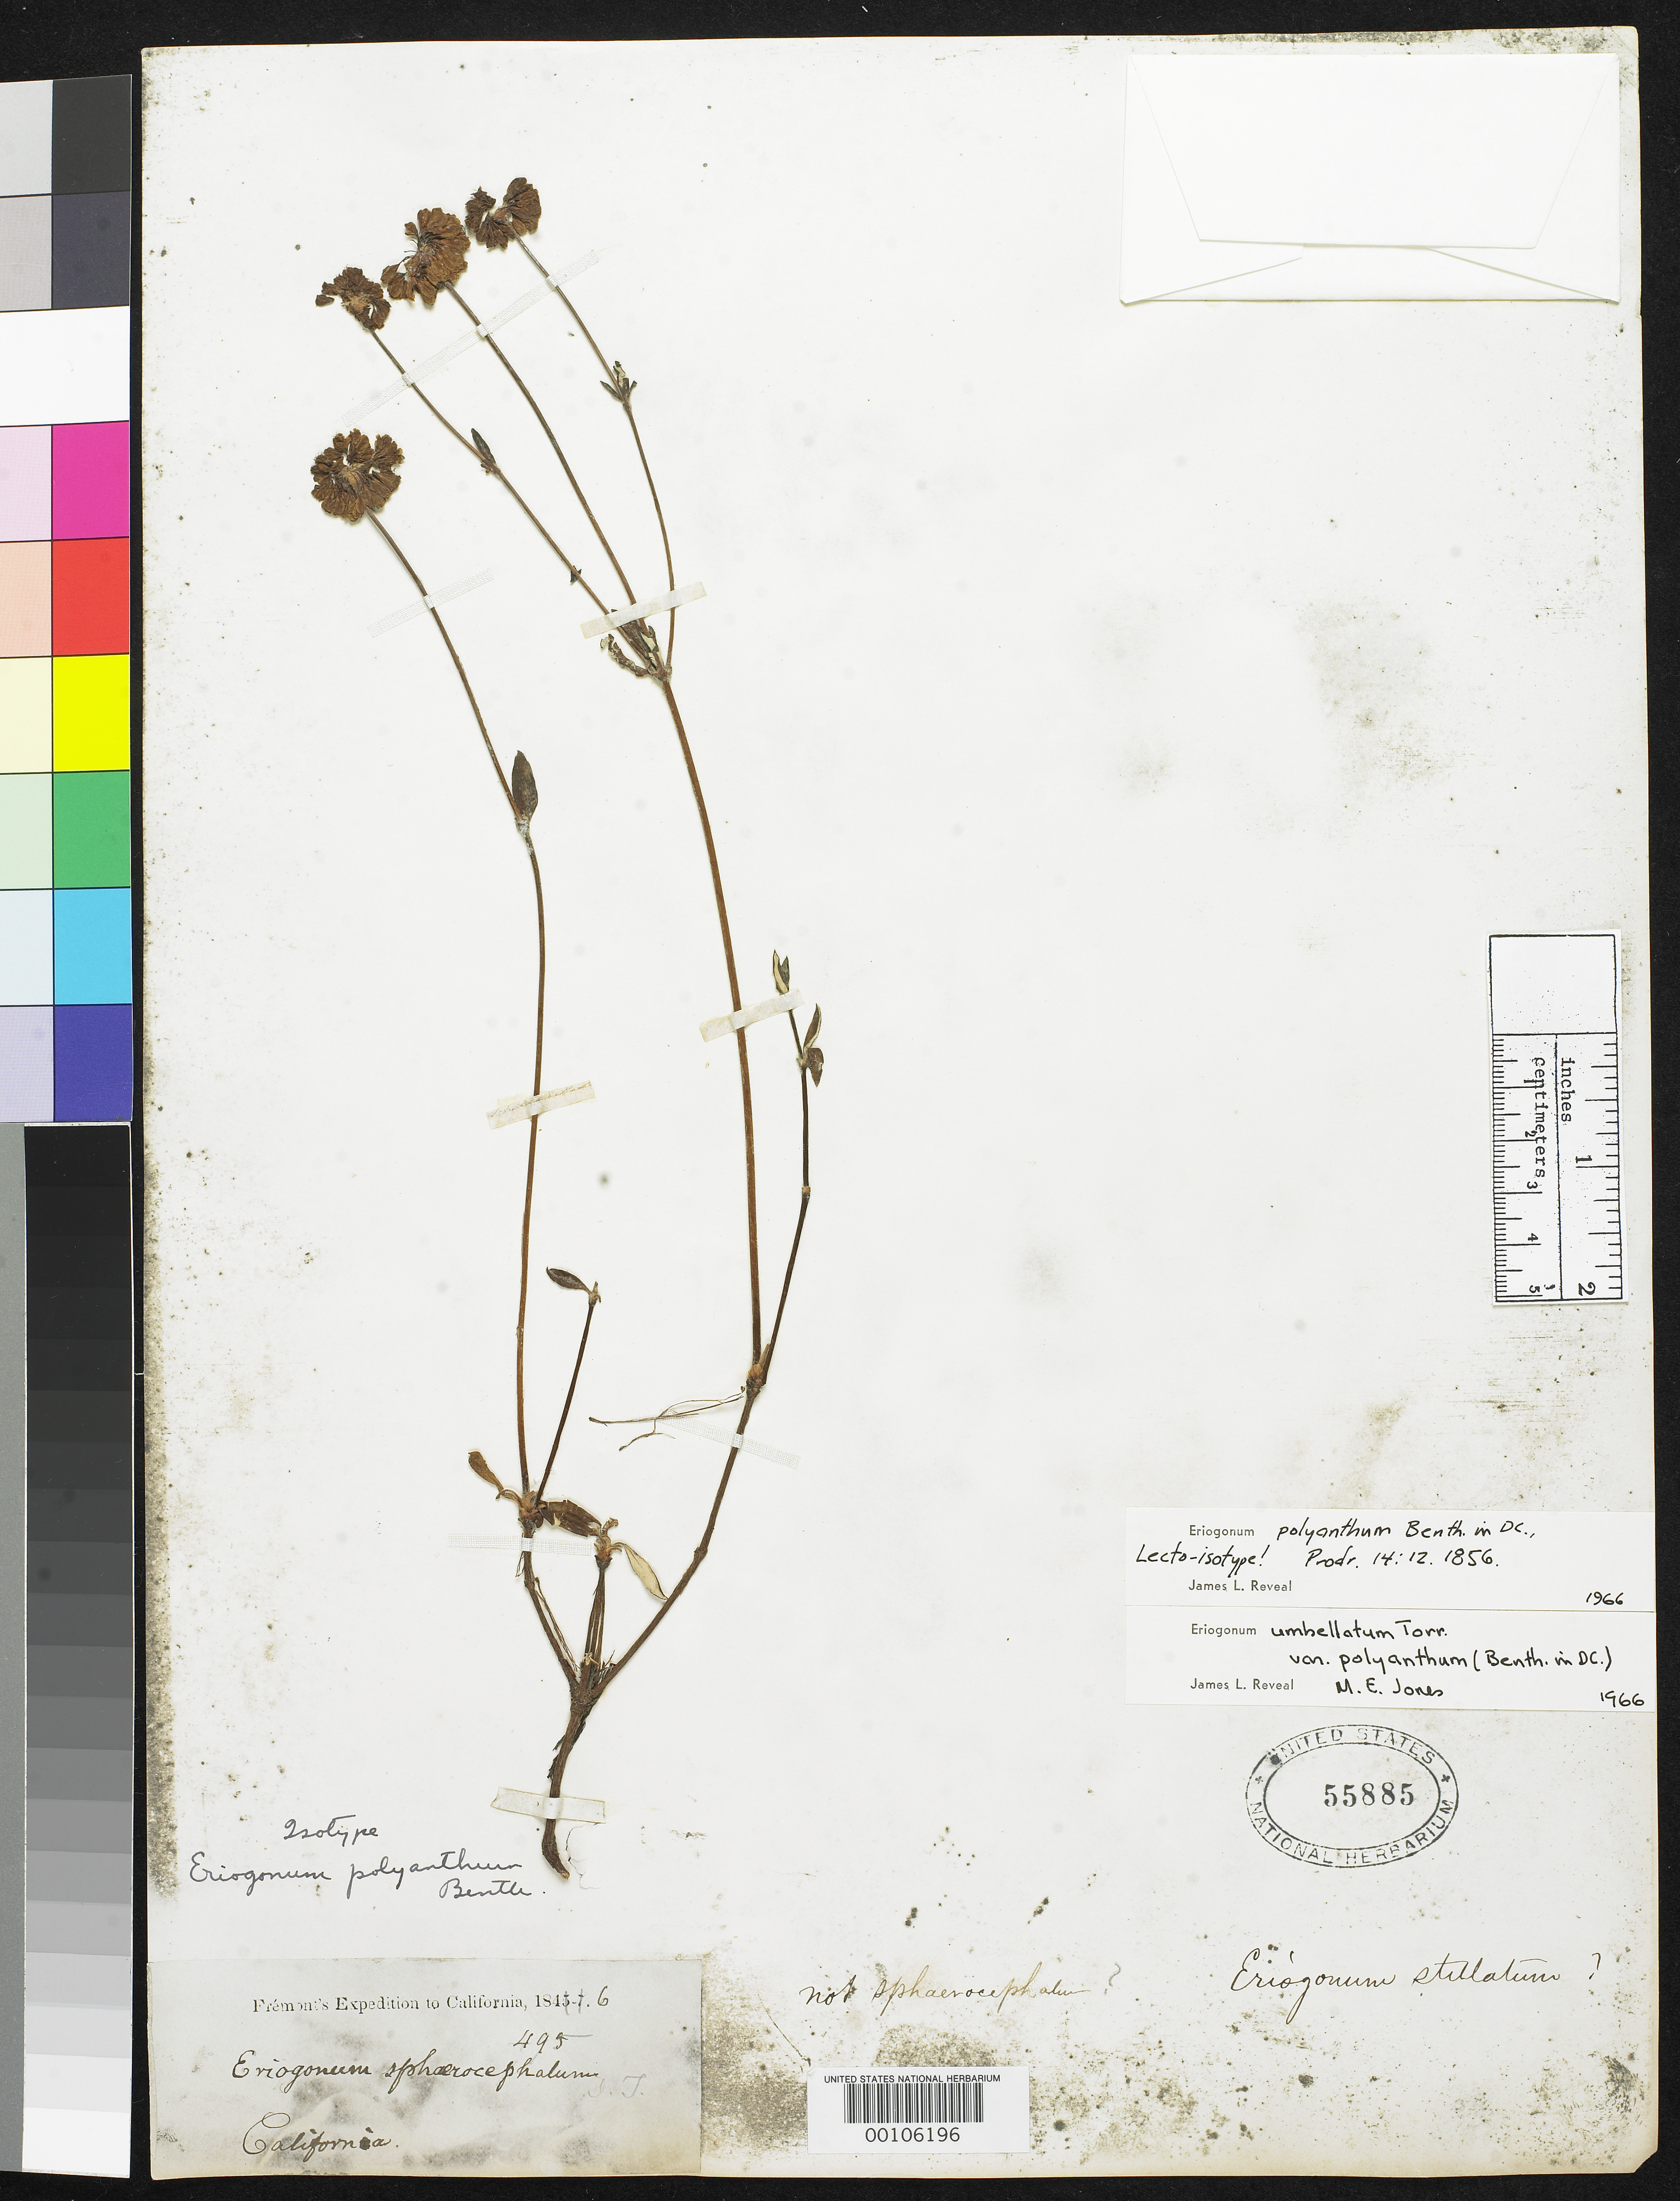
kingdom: Plantae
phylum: Tracheophyta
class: Magnoliopsida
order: Caryophyllales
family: Polygonaceae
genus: Eriogonum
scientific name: Eriogonum polyanthum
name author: Benth. in DC.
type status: Isosyntype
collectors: J. C. Frémont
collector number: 495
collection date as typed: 1846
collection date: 1846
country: United States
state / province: California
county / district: Shasta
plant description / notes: Annotated by J.L. Reveal (1966) as "Lecto-isotype!"; lectotypification ined.?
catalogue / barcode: US 55885